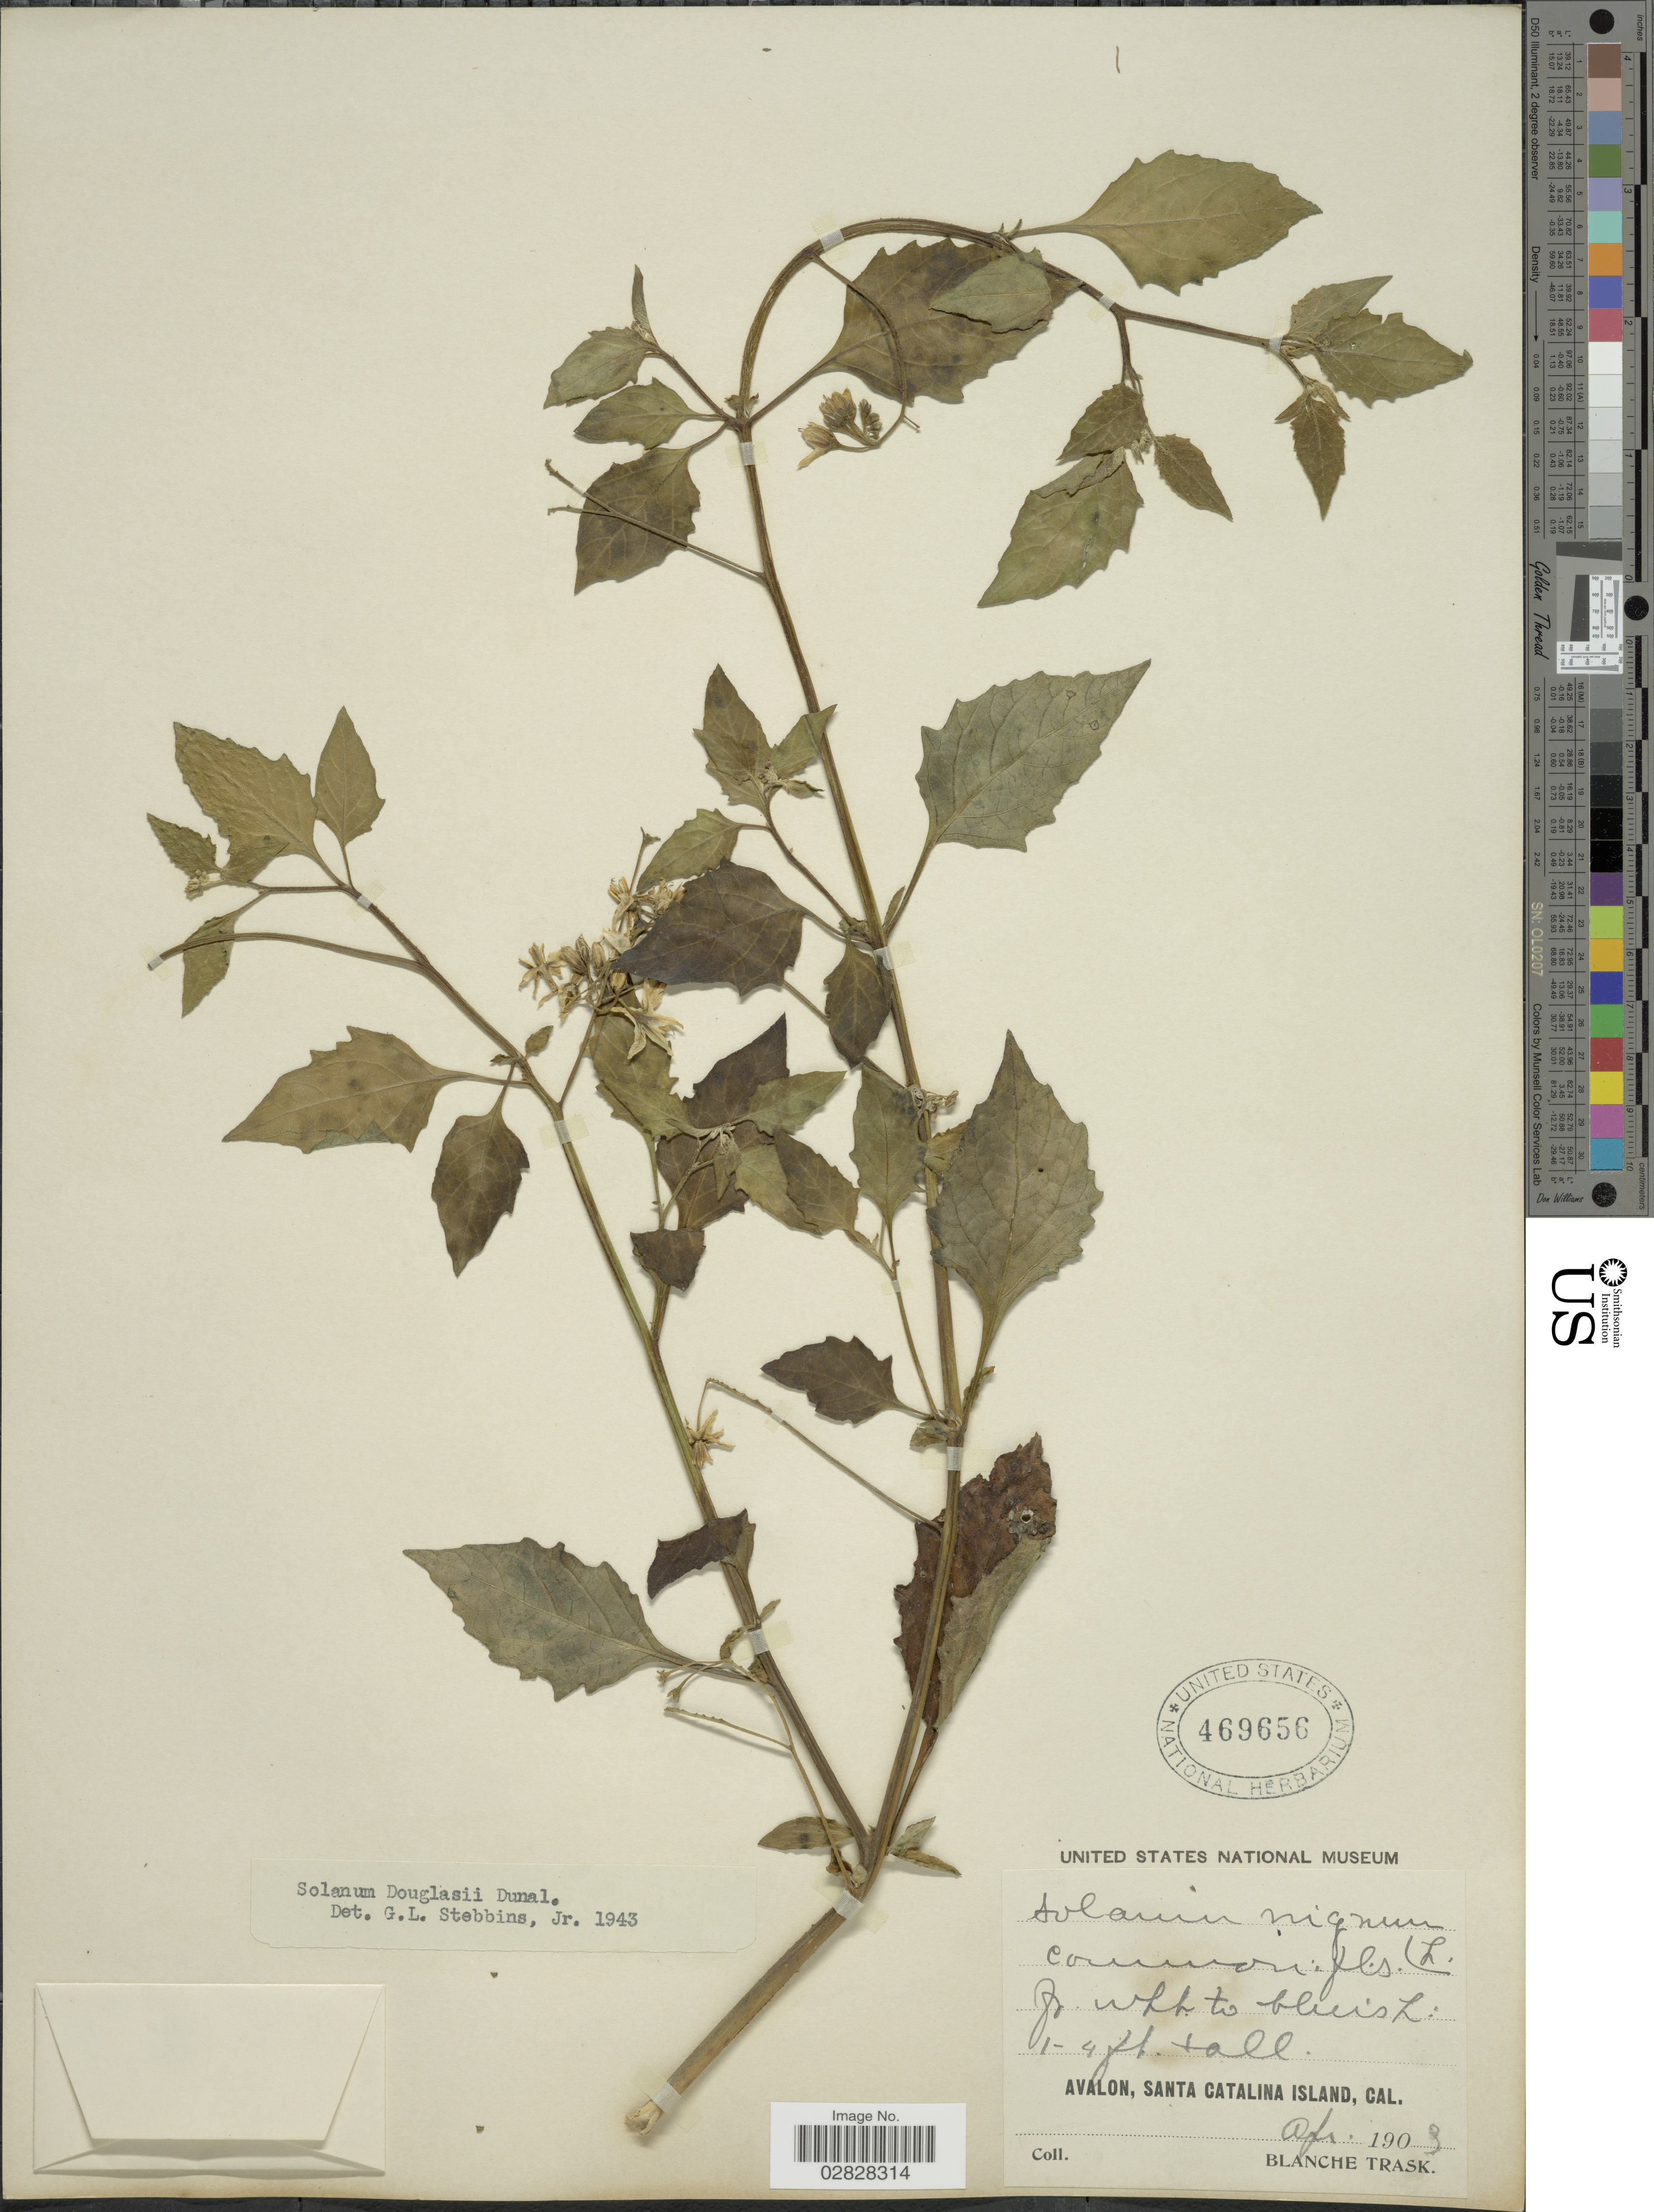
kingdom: Plantae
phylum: Tracheophyta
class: Magnoliopsida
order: Solanales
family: Solanaceae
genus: Solanum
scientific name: Solanum douglasii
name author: Dunal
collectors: B. Trask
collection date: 1903-04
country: United States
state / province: California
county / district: Los Angeles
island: Santa Catalina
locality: Avalon, Santa Catalina Island.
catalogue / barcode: US 469656